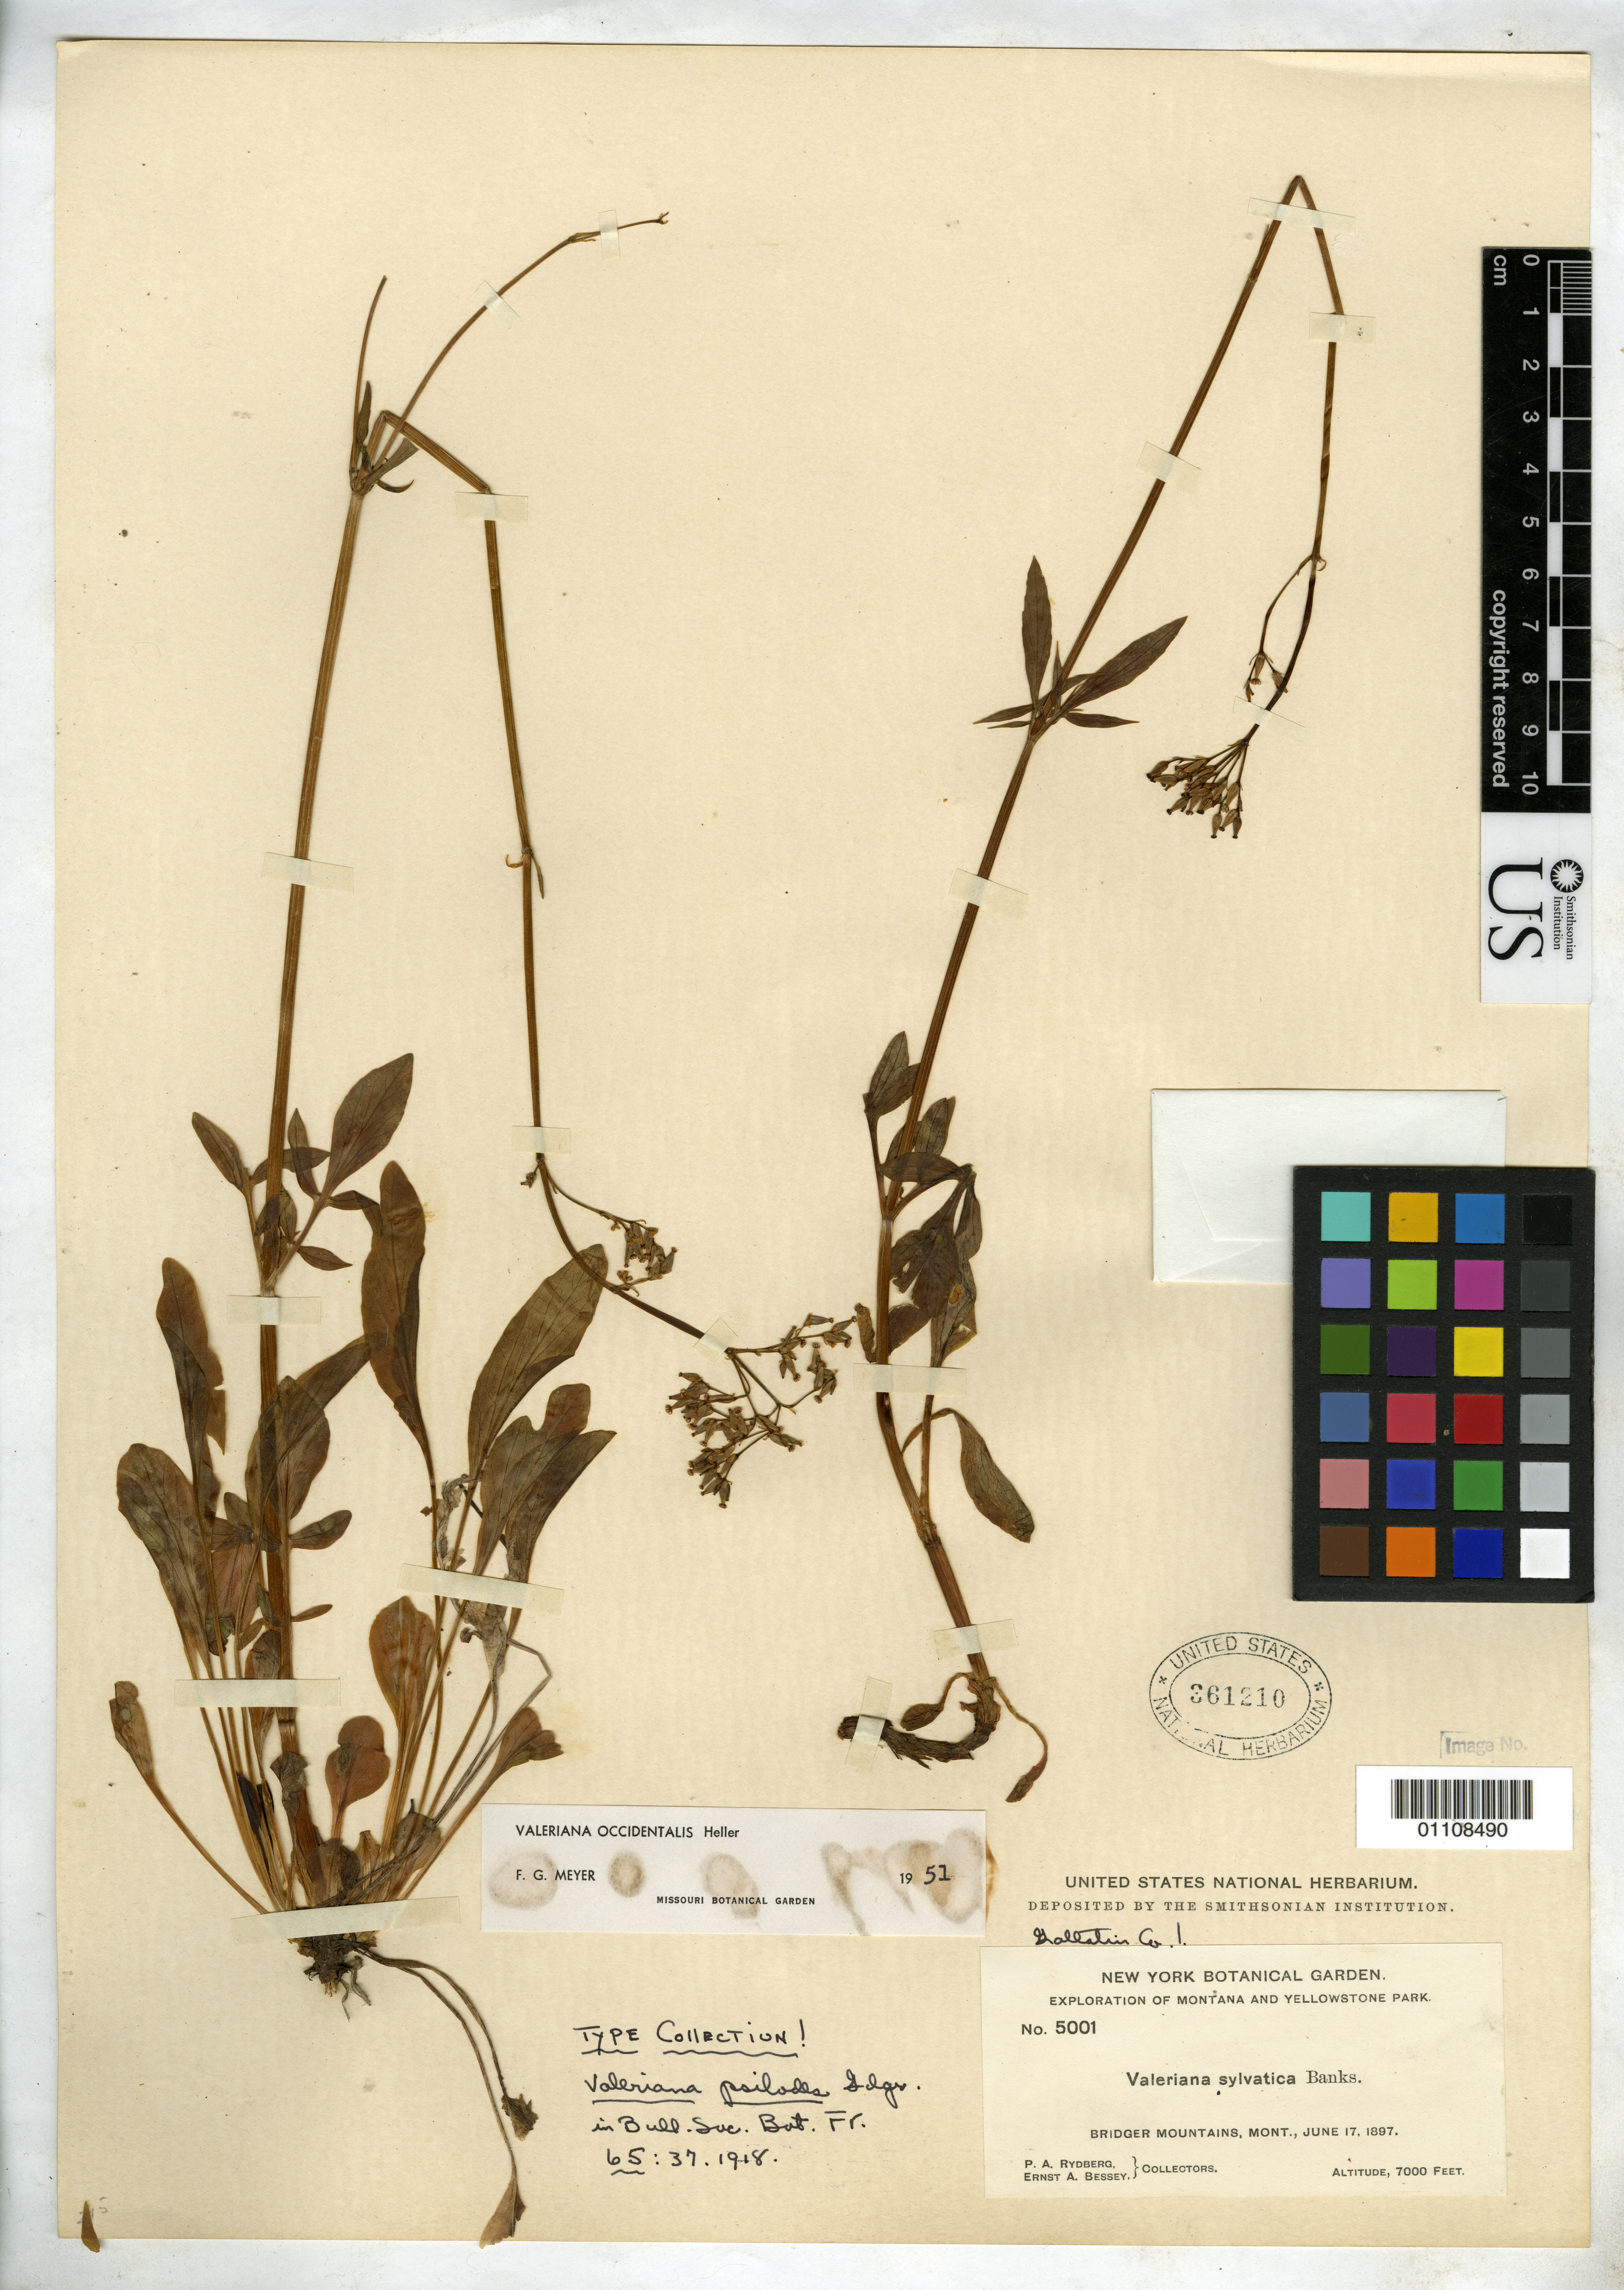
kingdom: Plantae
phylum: Tracheophyta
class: Magnoliopsida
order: Dipsacales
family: Caprifoliaceae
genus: Valeriana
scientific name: Valeriana psilodes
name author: Gand.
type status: Type Collection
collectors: P. A. Rydberg & E. Bessey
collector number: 5001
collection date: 1897-06-17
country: United States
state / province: Montana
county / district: Gallatin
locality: Bridger Mountains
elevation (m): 2134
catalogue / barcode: US 361210